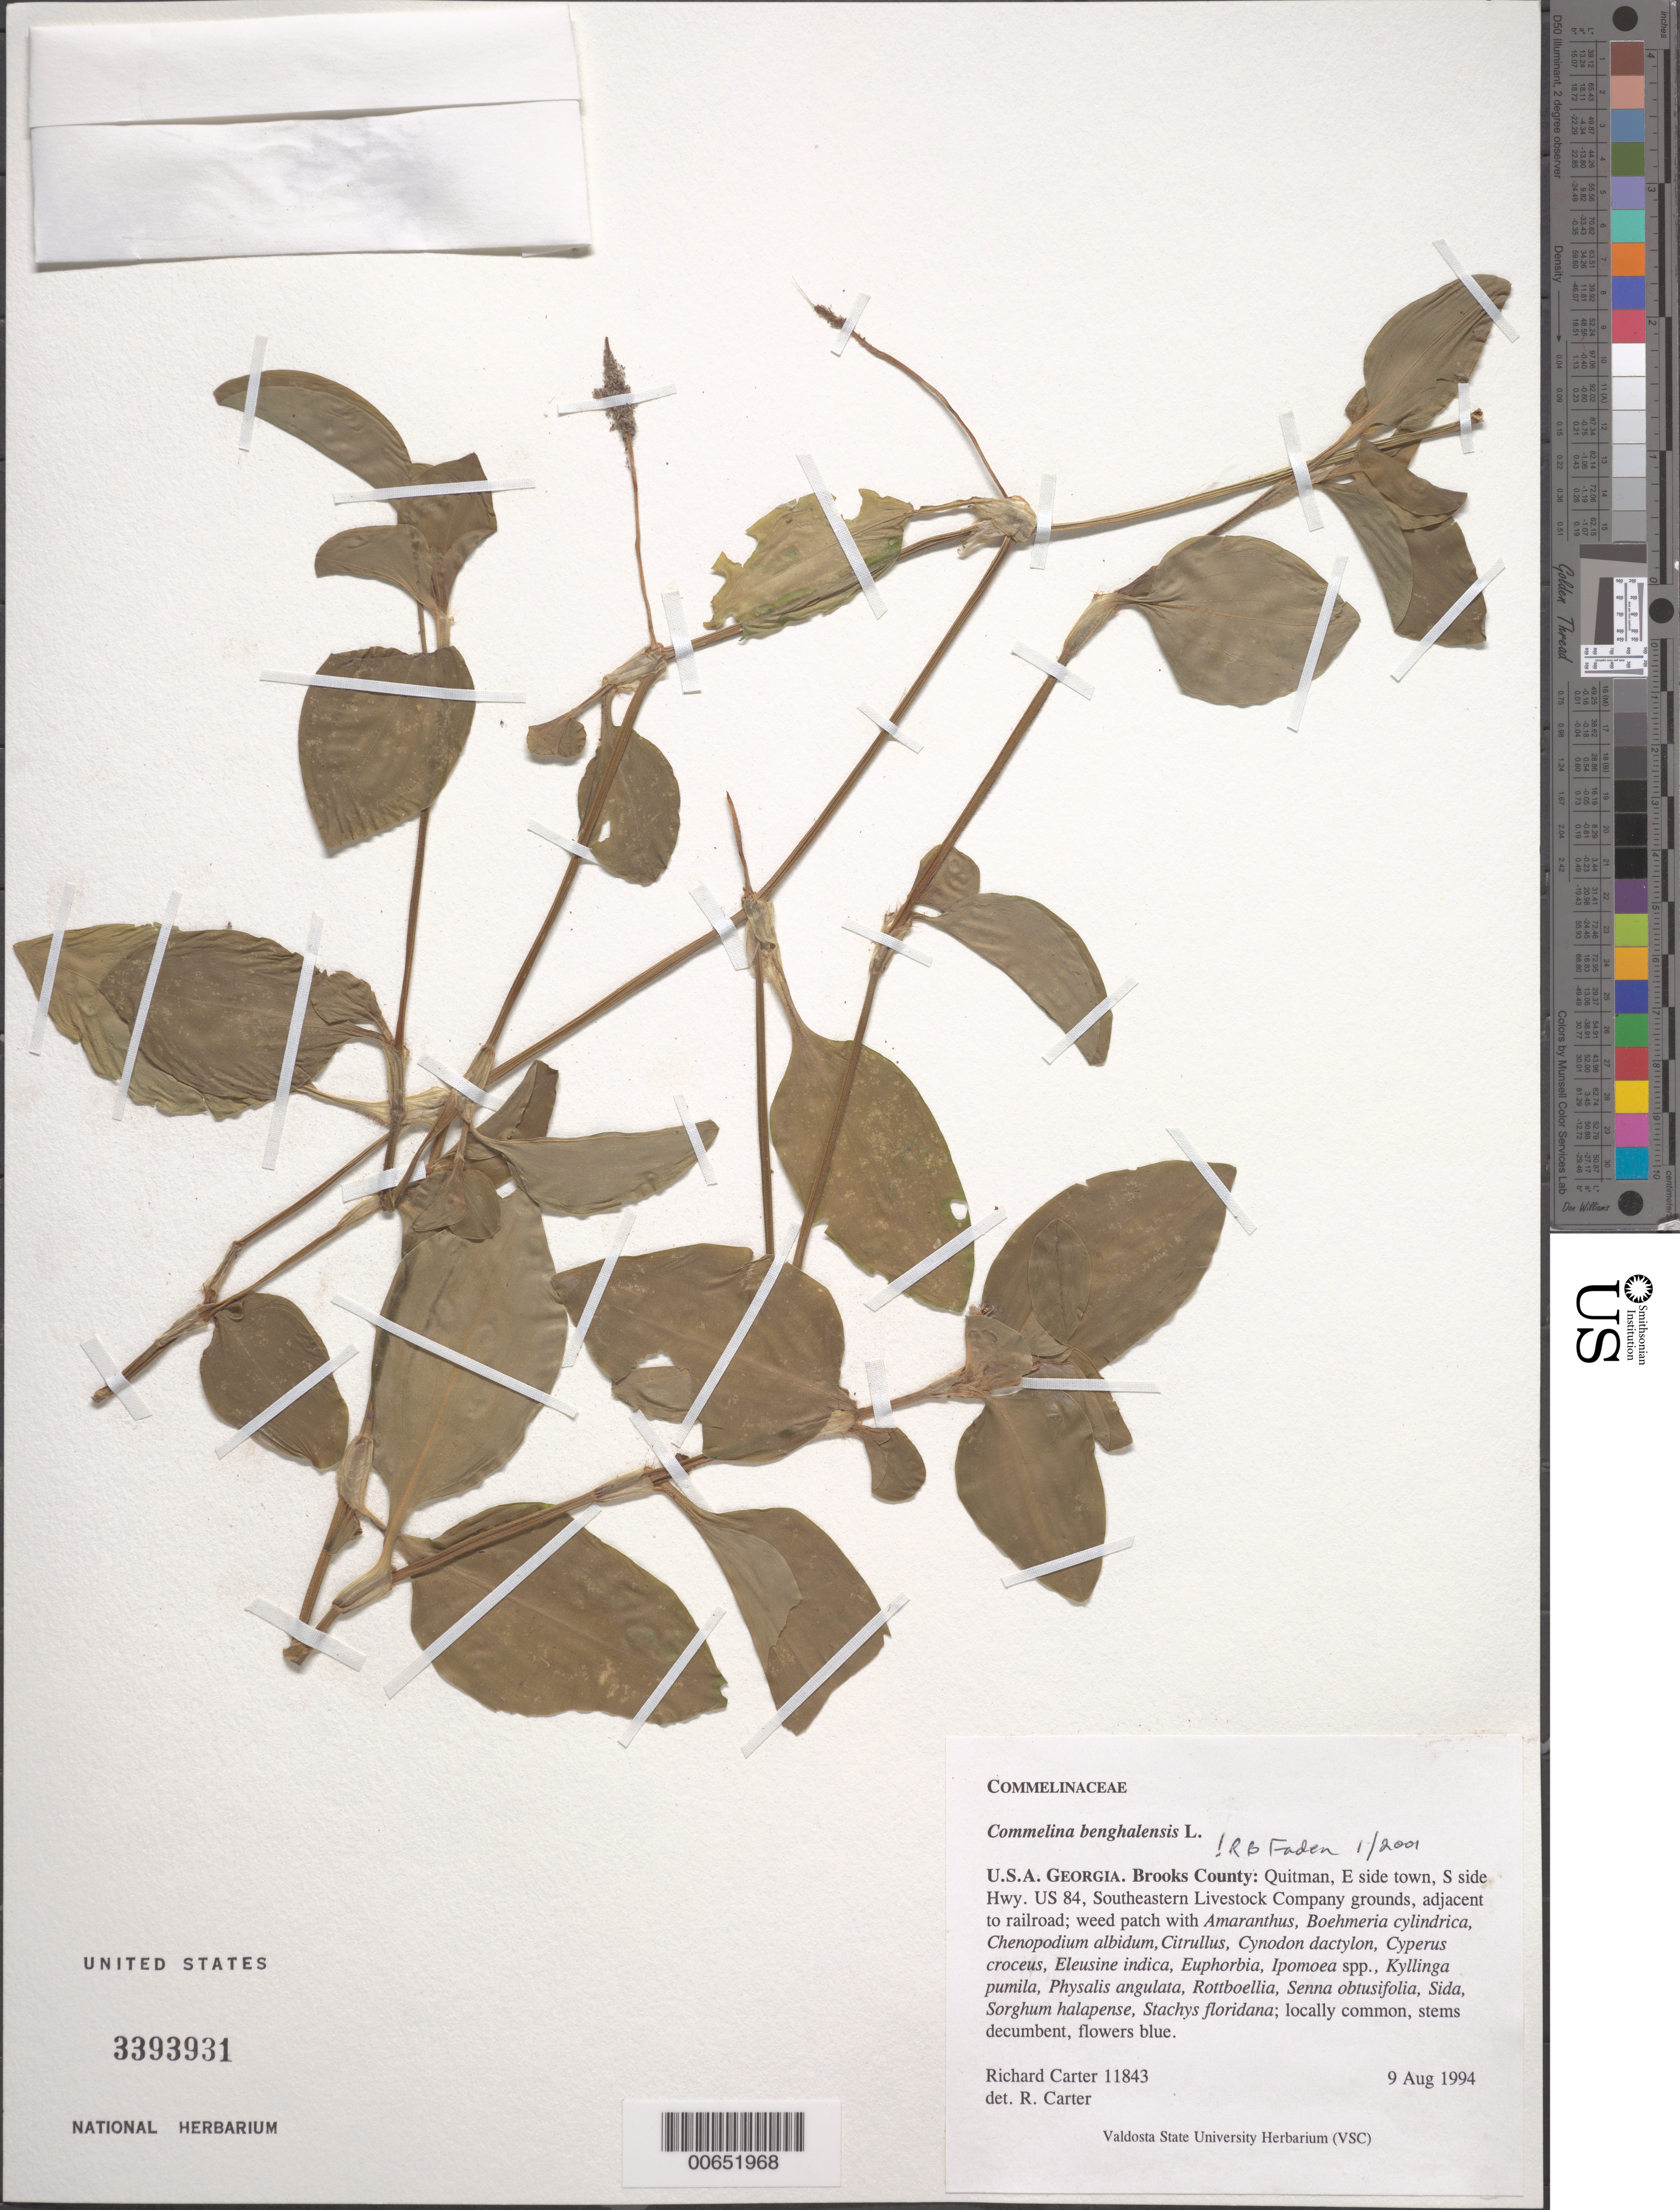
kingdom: Plantae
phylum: Tracheophyta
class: Liliopsida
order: Commelinales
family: Commelinaceae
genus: Commelina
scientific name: Commelina benghalensis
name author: L.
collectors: R. Carter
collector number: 11843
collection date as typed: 09 Aug 1994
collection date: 1994-08-09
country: United States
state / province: Georgia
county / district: Brooks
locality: Quitman, S side of hwy US 84 SE Livestock Co. grounds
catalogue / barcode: US 3393931